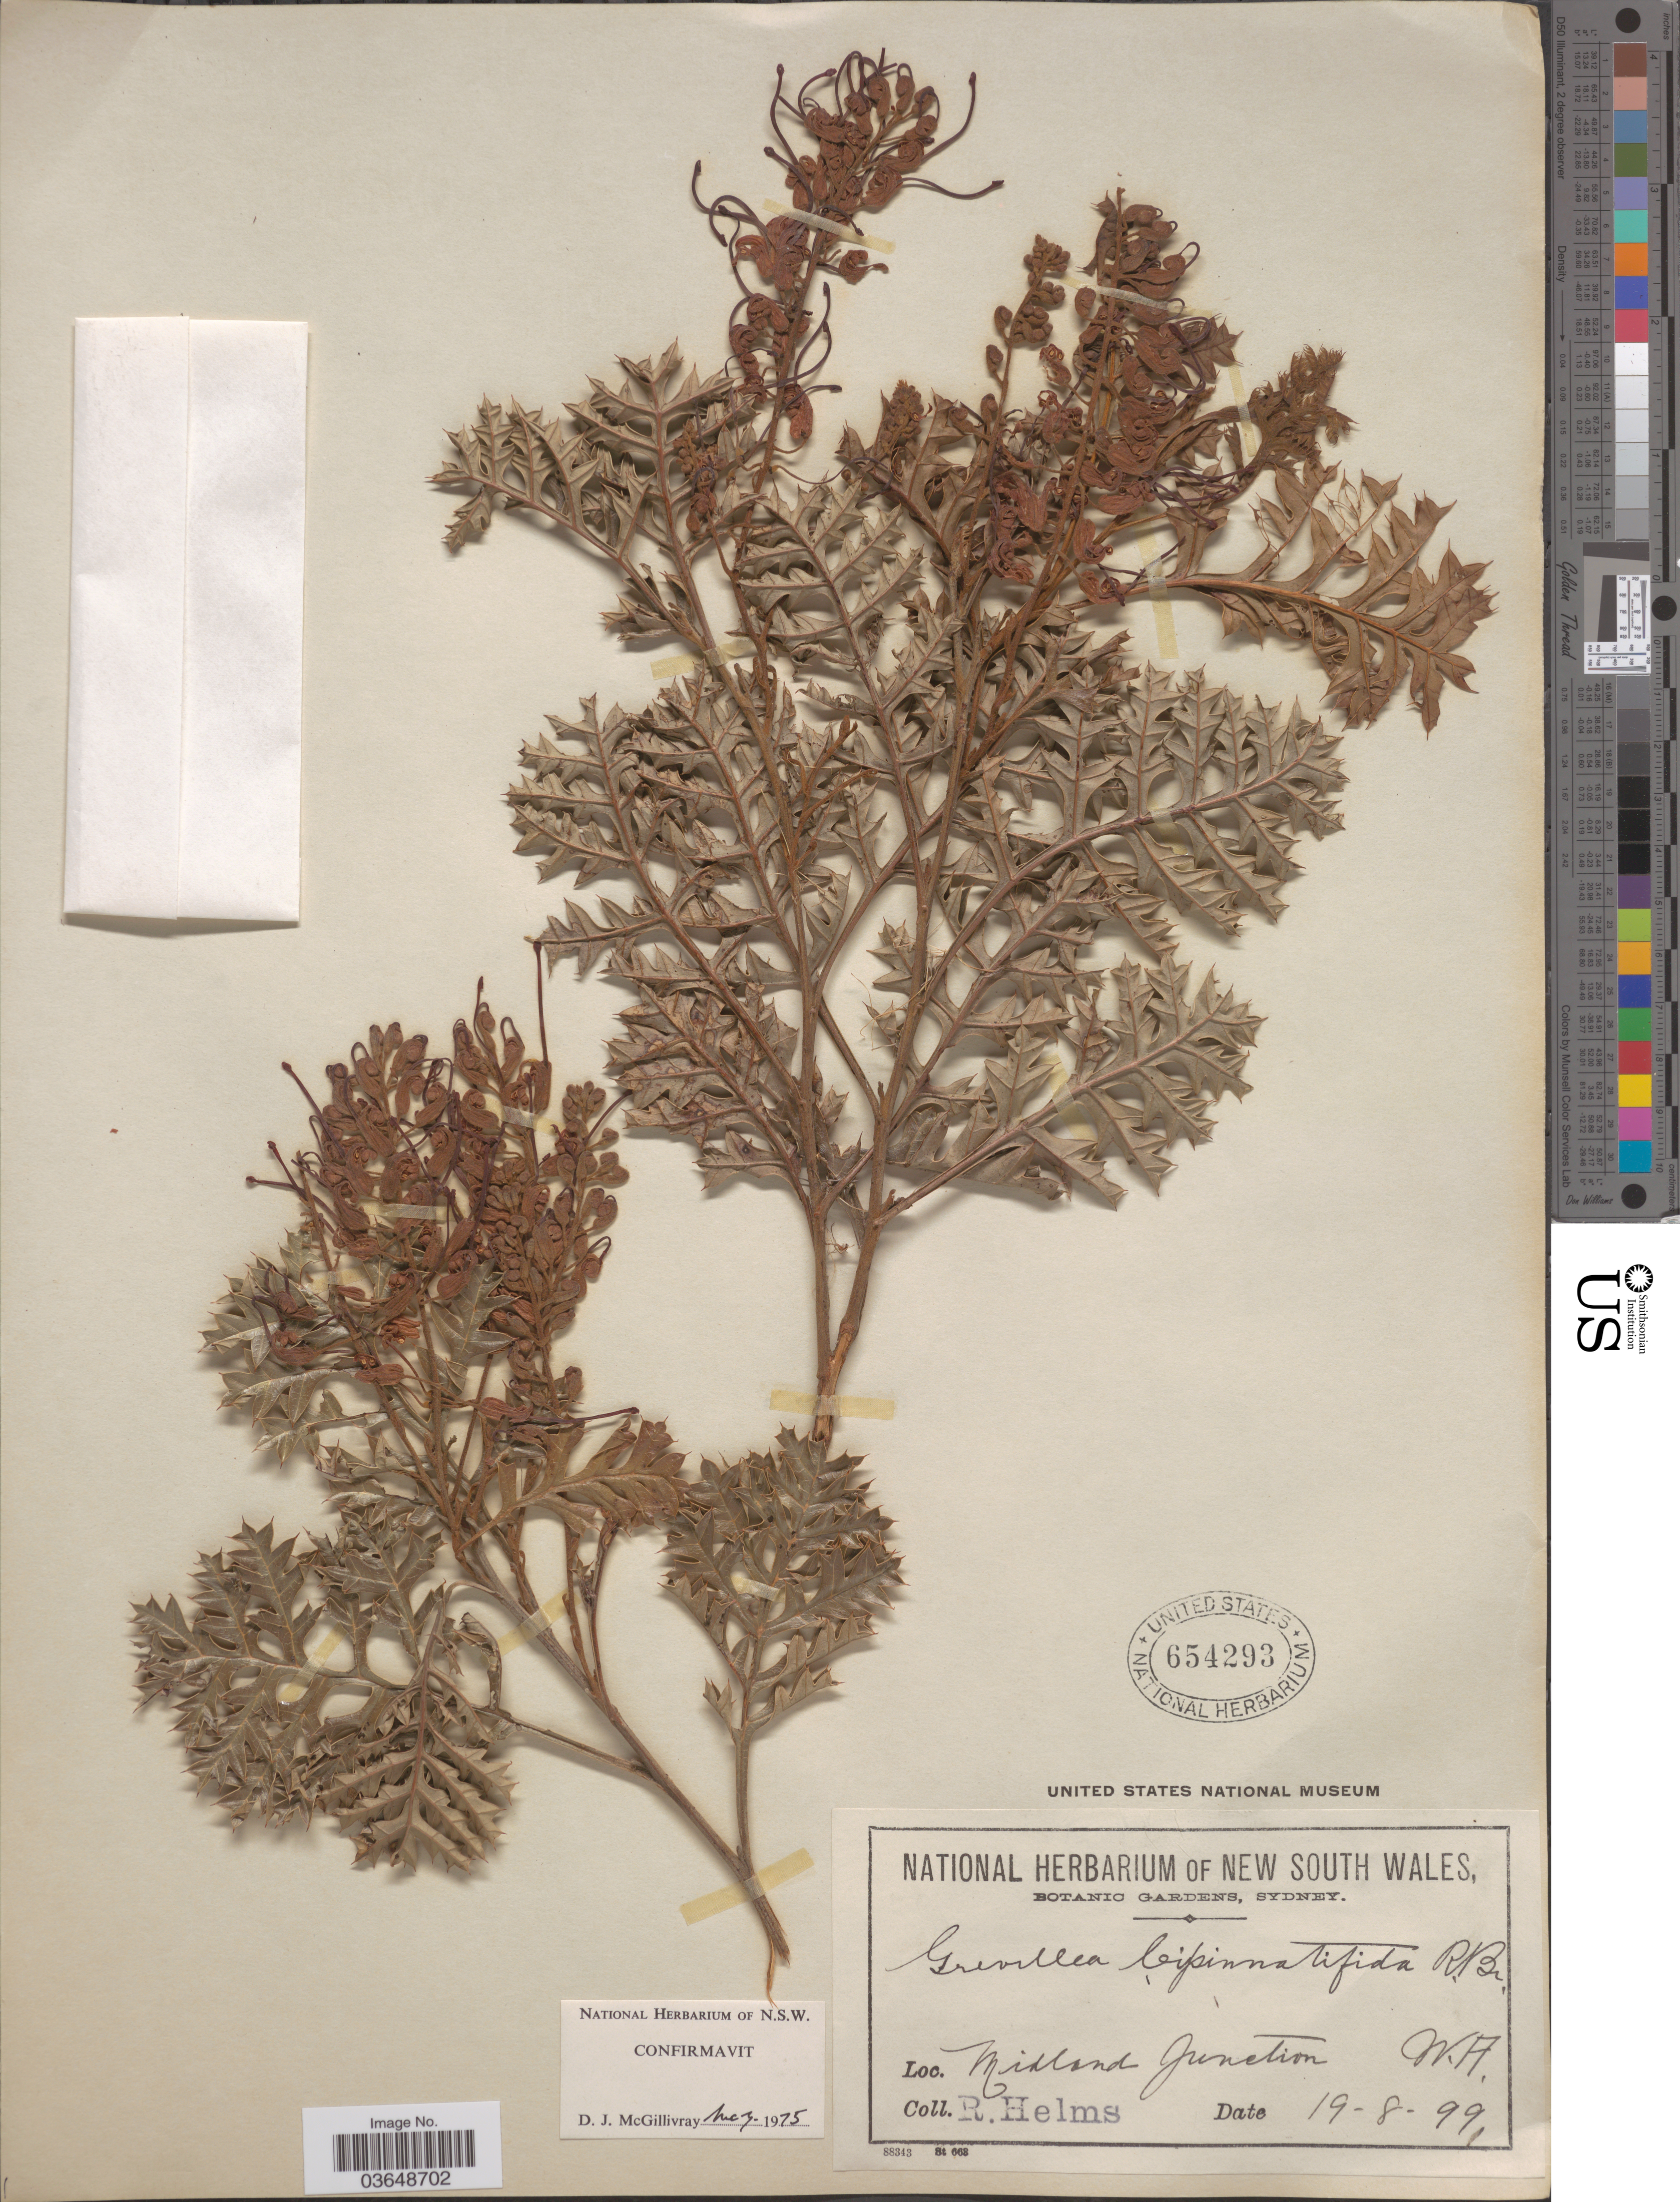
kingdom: Plantae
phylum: Tracheophyta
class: Magnoliopsida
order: Proteales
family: Proteaceae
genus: Grevillea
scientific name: Grevillea bipinnatifida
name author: R. Br.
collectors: R. Helms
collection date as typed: Transcribed d/m/y: 19/8/99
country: Australia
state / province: Western Australia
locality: Midland Junction.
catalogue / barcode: US 654293